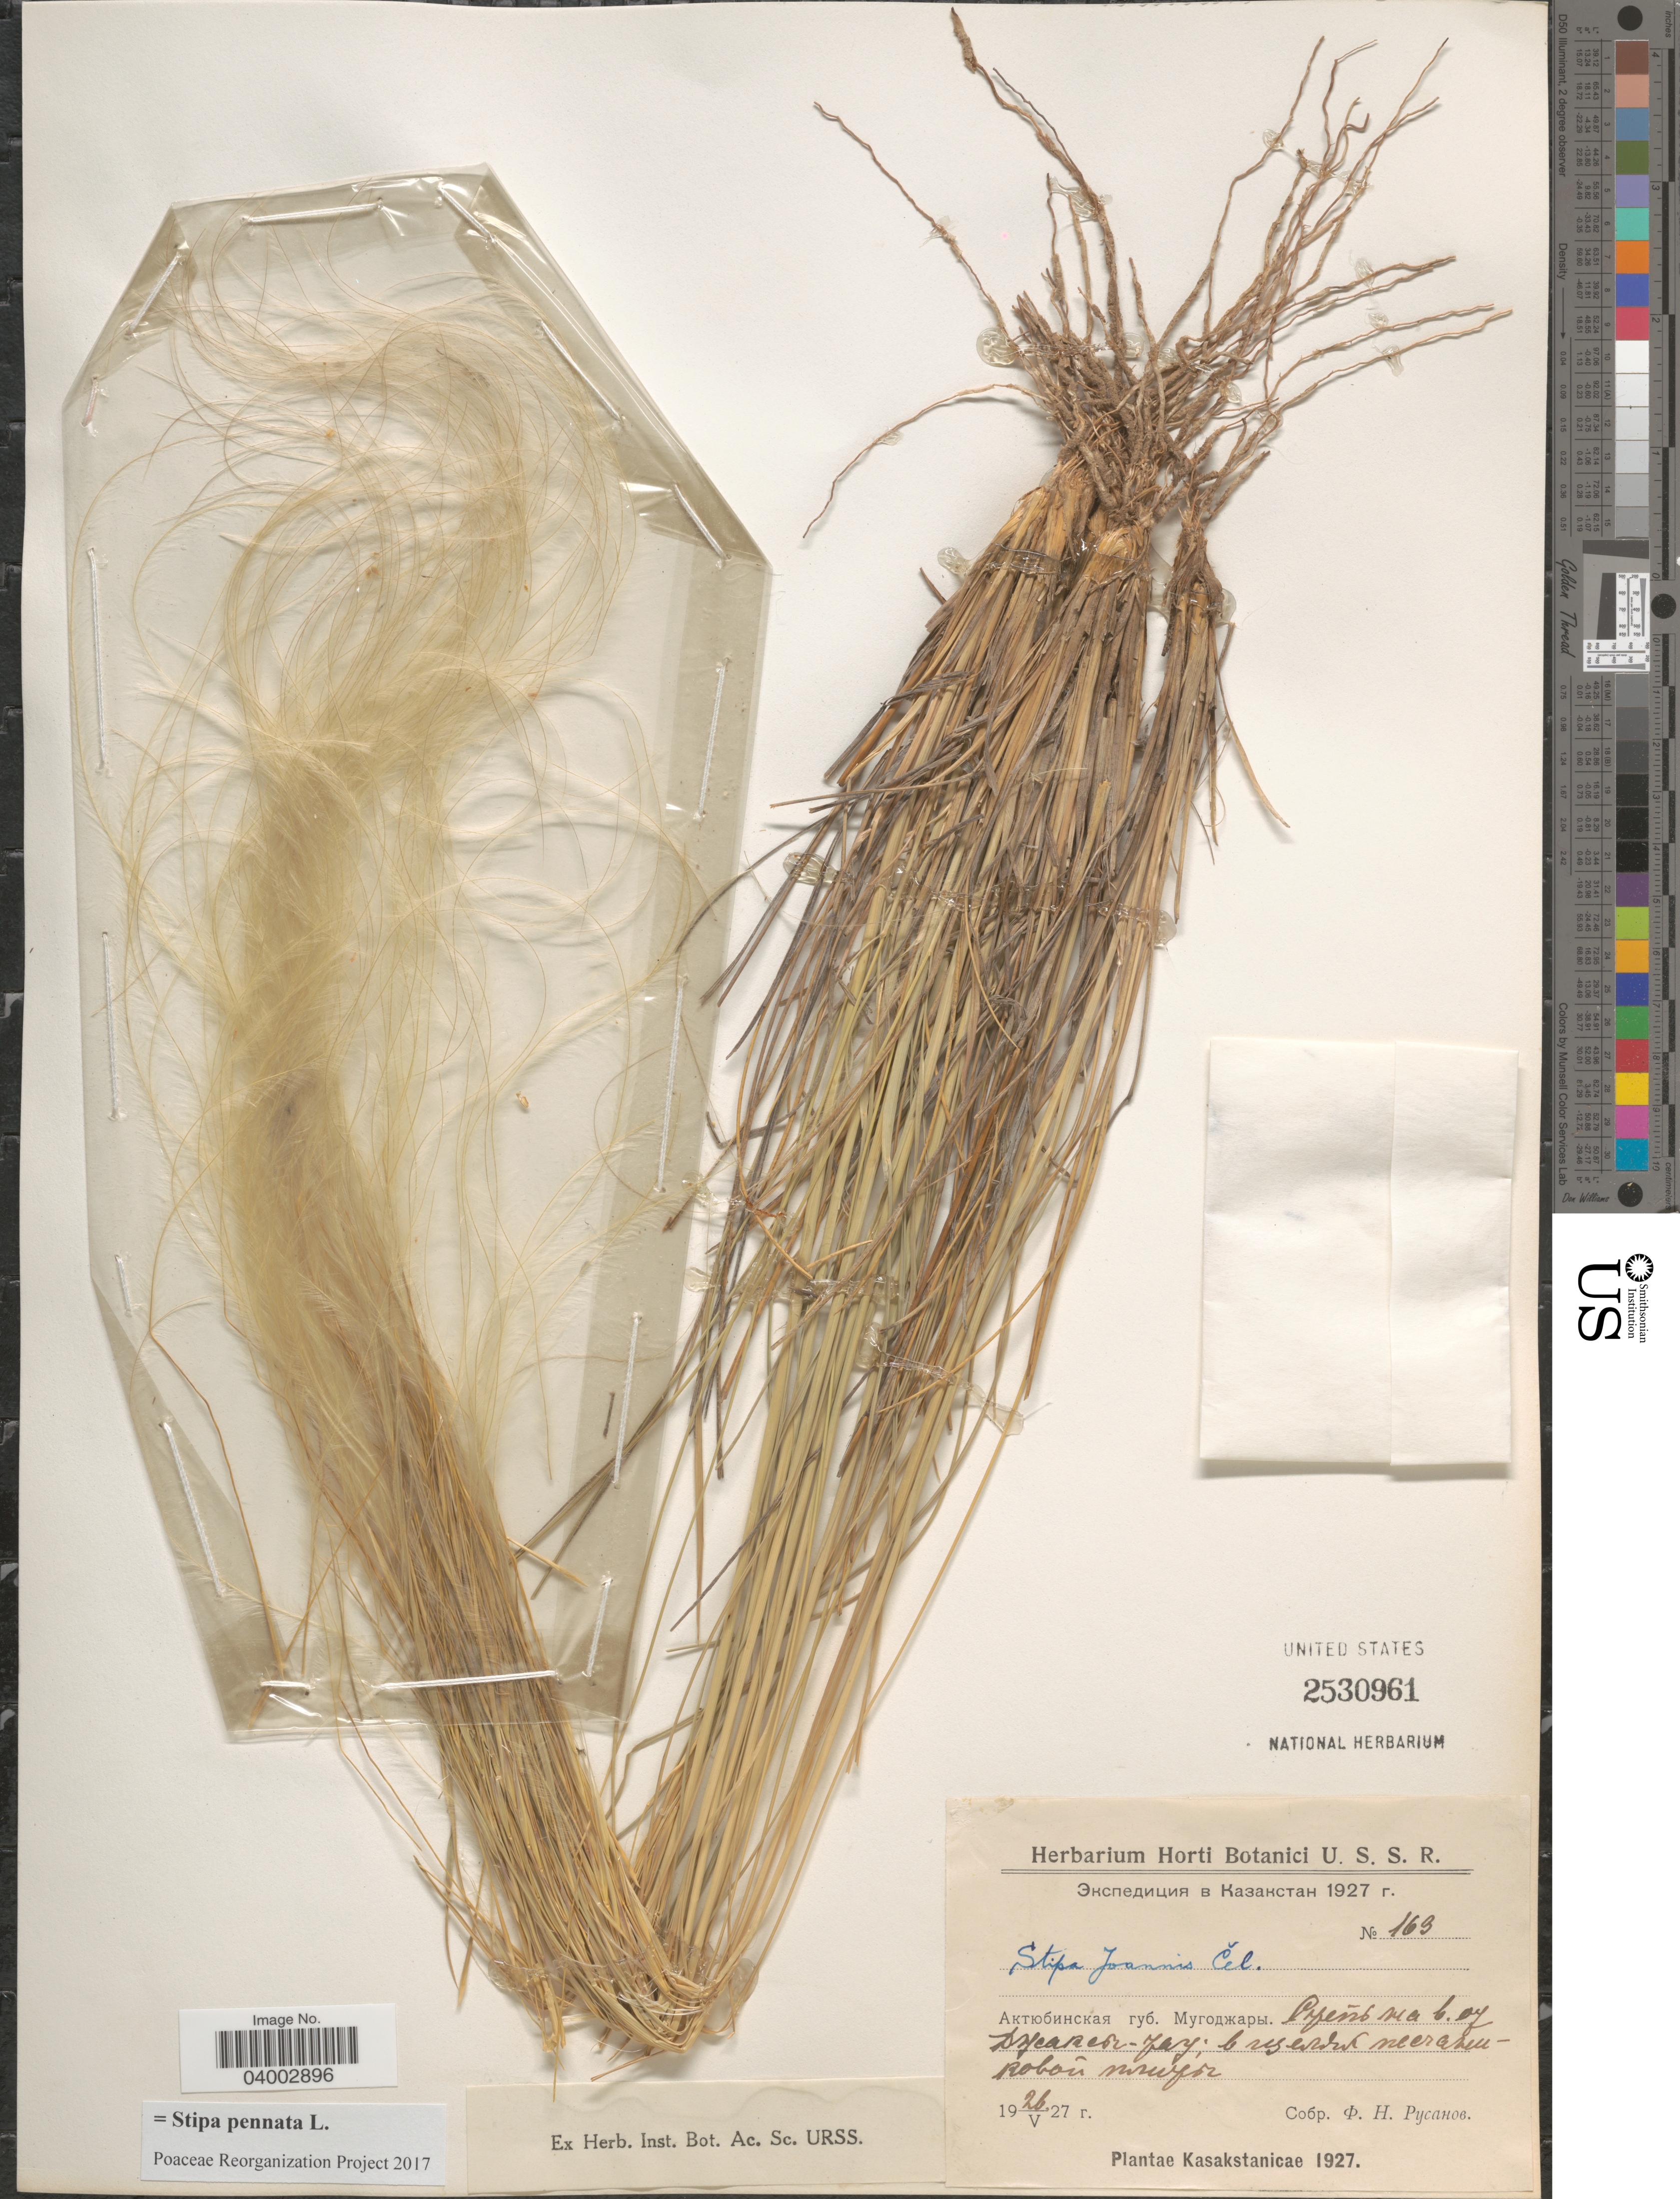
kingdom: Plantae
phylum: Tracheophyta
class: Liliopsida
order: Poales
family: Poaceae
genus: Stipa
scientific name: Stipa pennata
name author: L.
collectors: F. Rusanov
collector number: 163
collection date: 1927-05-26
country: Kazakhstan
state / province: Aqtobe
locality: Mugodzhary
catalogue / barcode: US 2530961